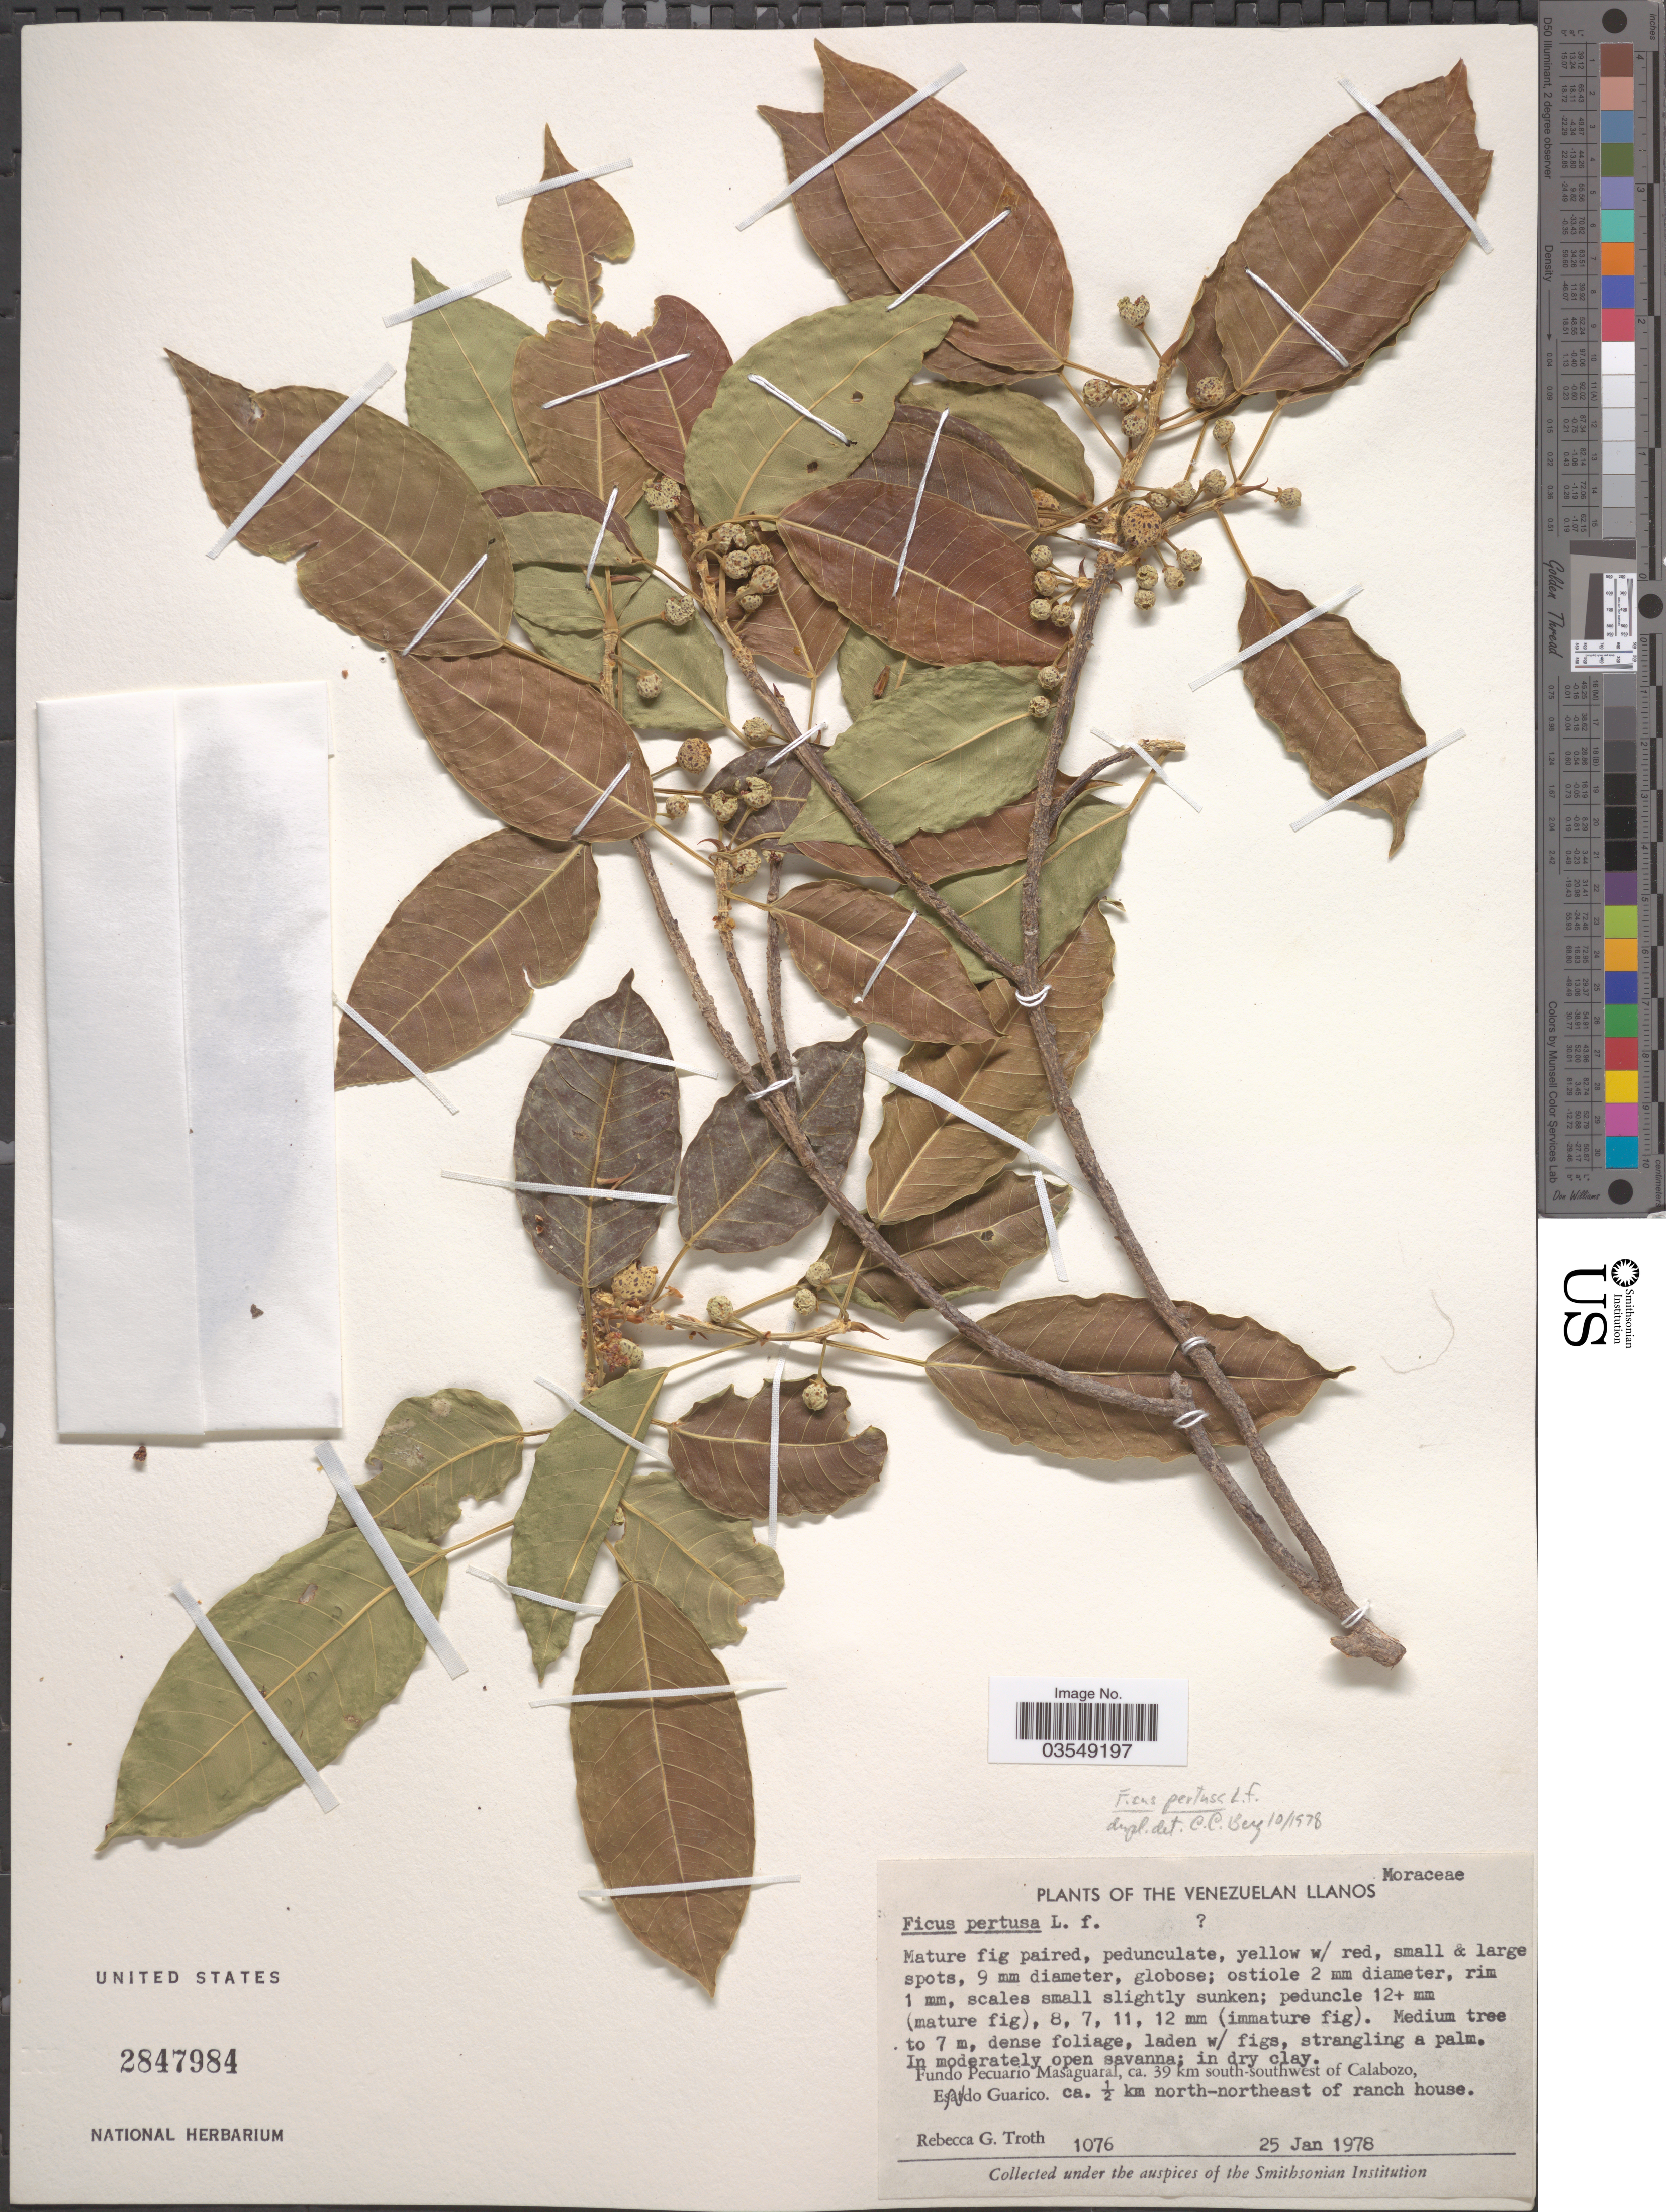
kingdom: Plantae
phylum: Tracheophyta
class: Magnoliopsida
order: Rosales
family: Moraceae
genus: Ficus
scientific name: Ficus pertusa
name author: L. f.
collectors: R. Troth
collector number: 1076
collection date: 1978-01-25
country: Venezuela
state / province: Guarico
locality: The Venezuelan Llanos. Fundo Pecuario, Masaguaral, ca. 39 km south-southwest of Calabozo. Ca. ½ km north-northeast of ranch house.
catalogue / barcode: US 2847984